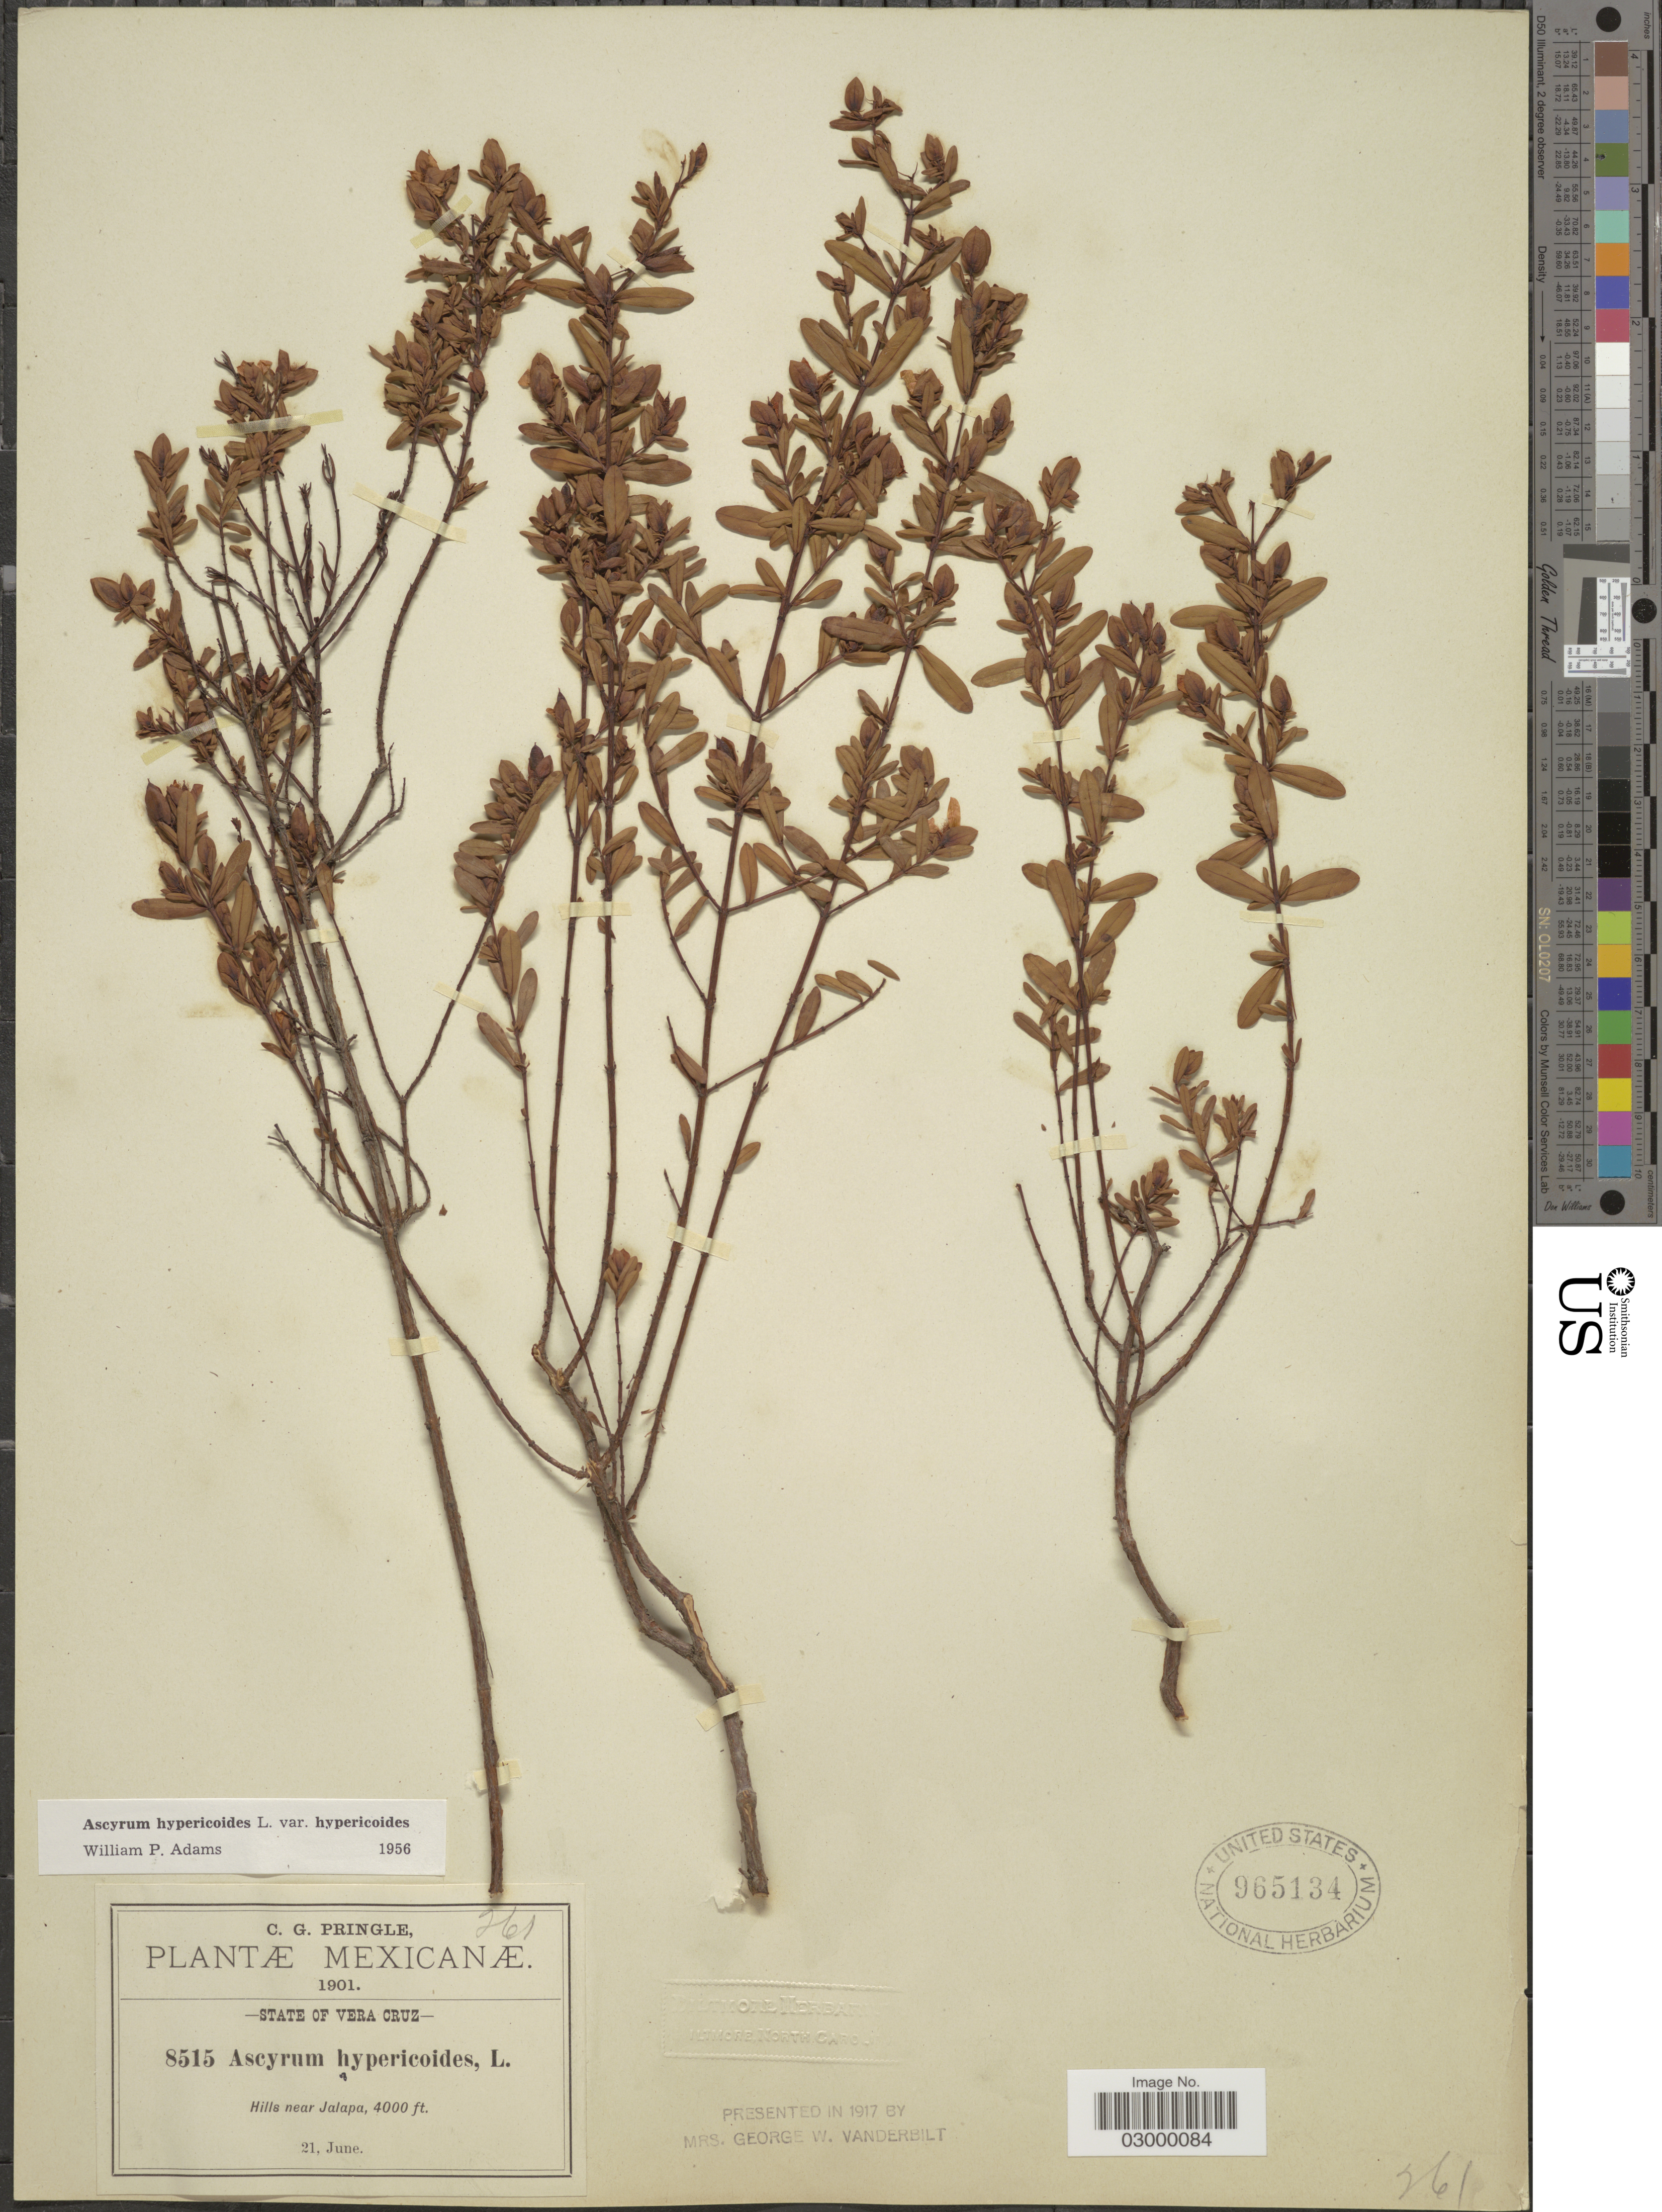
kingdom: Plantae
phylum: Tracheophyta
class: Magnoliopsida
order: Malpighiales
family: Hypericaceae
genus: Hypericum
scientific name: Hypericum hypericoides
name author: (L.) Crantz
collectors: C. G. Pringle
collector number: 8515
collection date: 1901-06-21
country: Mexico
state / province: Veracruz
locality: State of Vera Cruz, Hills near Jalapa.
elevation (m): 1219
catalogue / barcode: US 965134